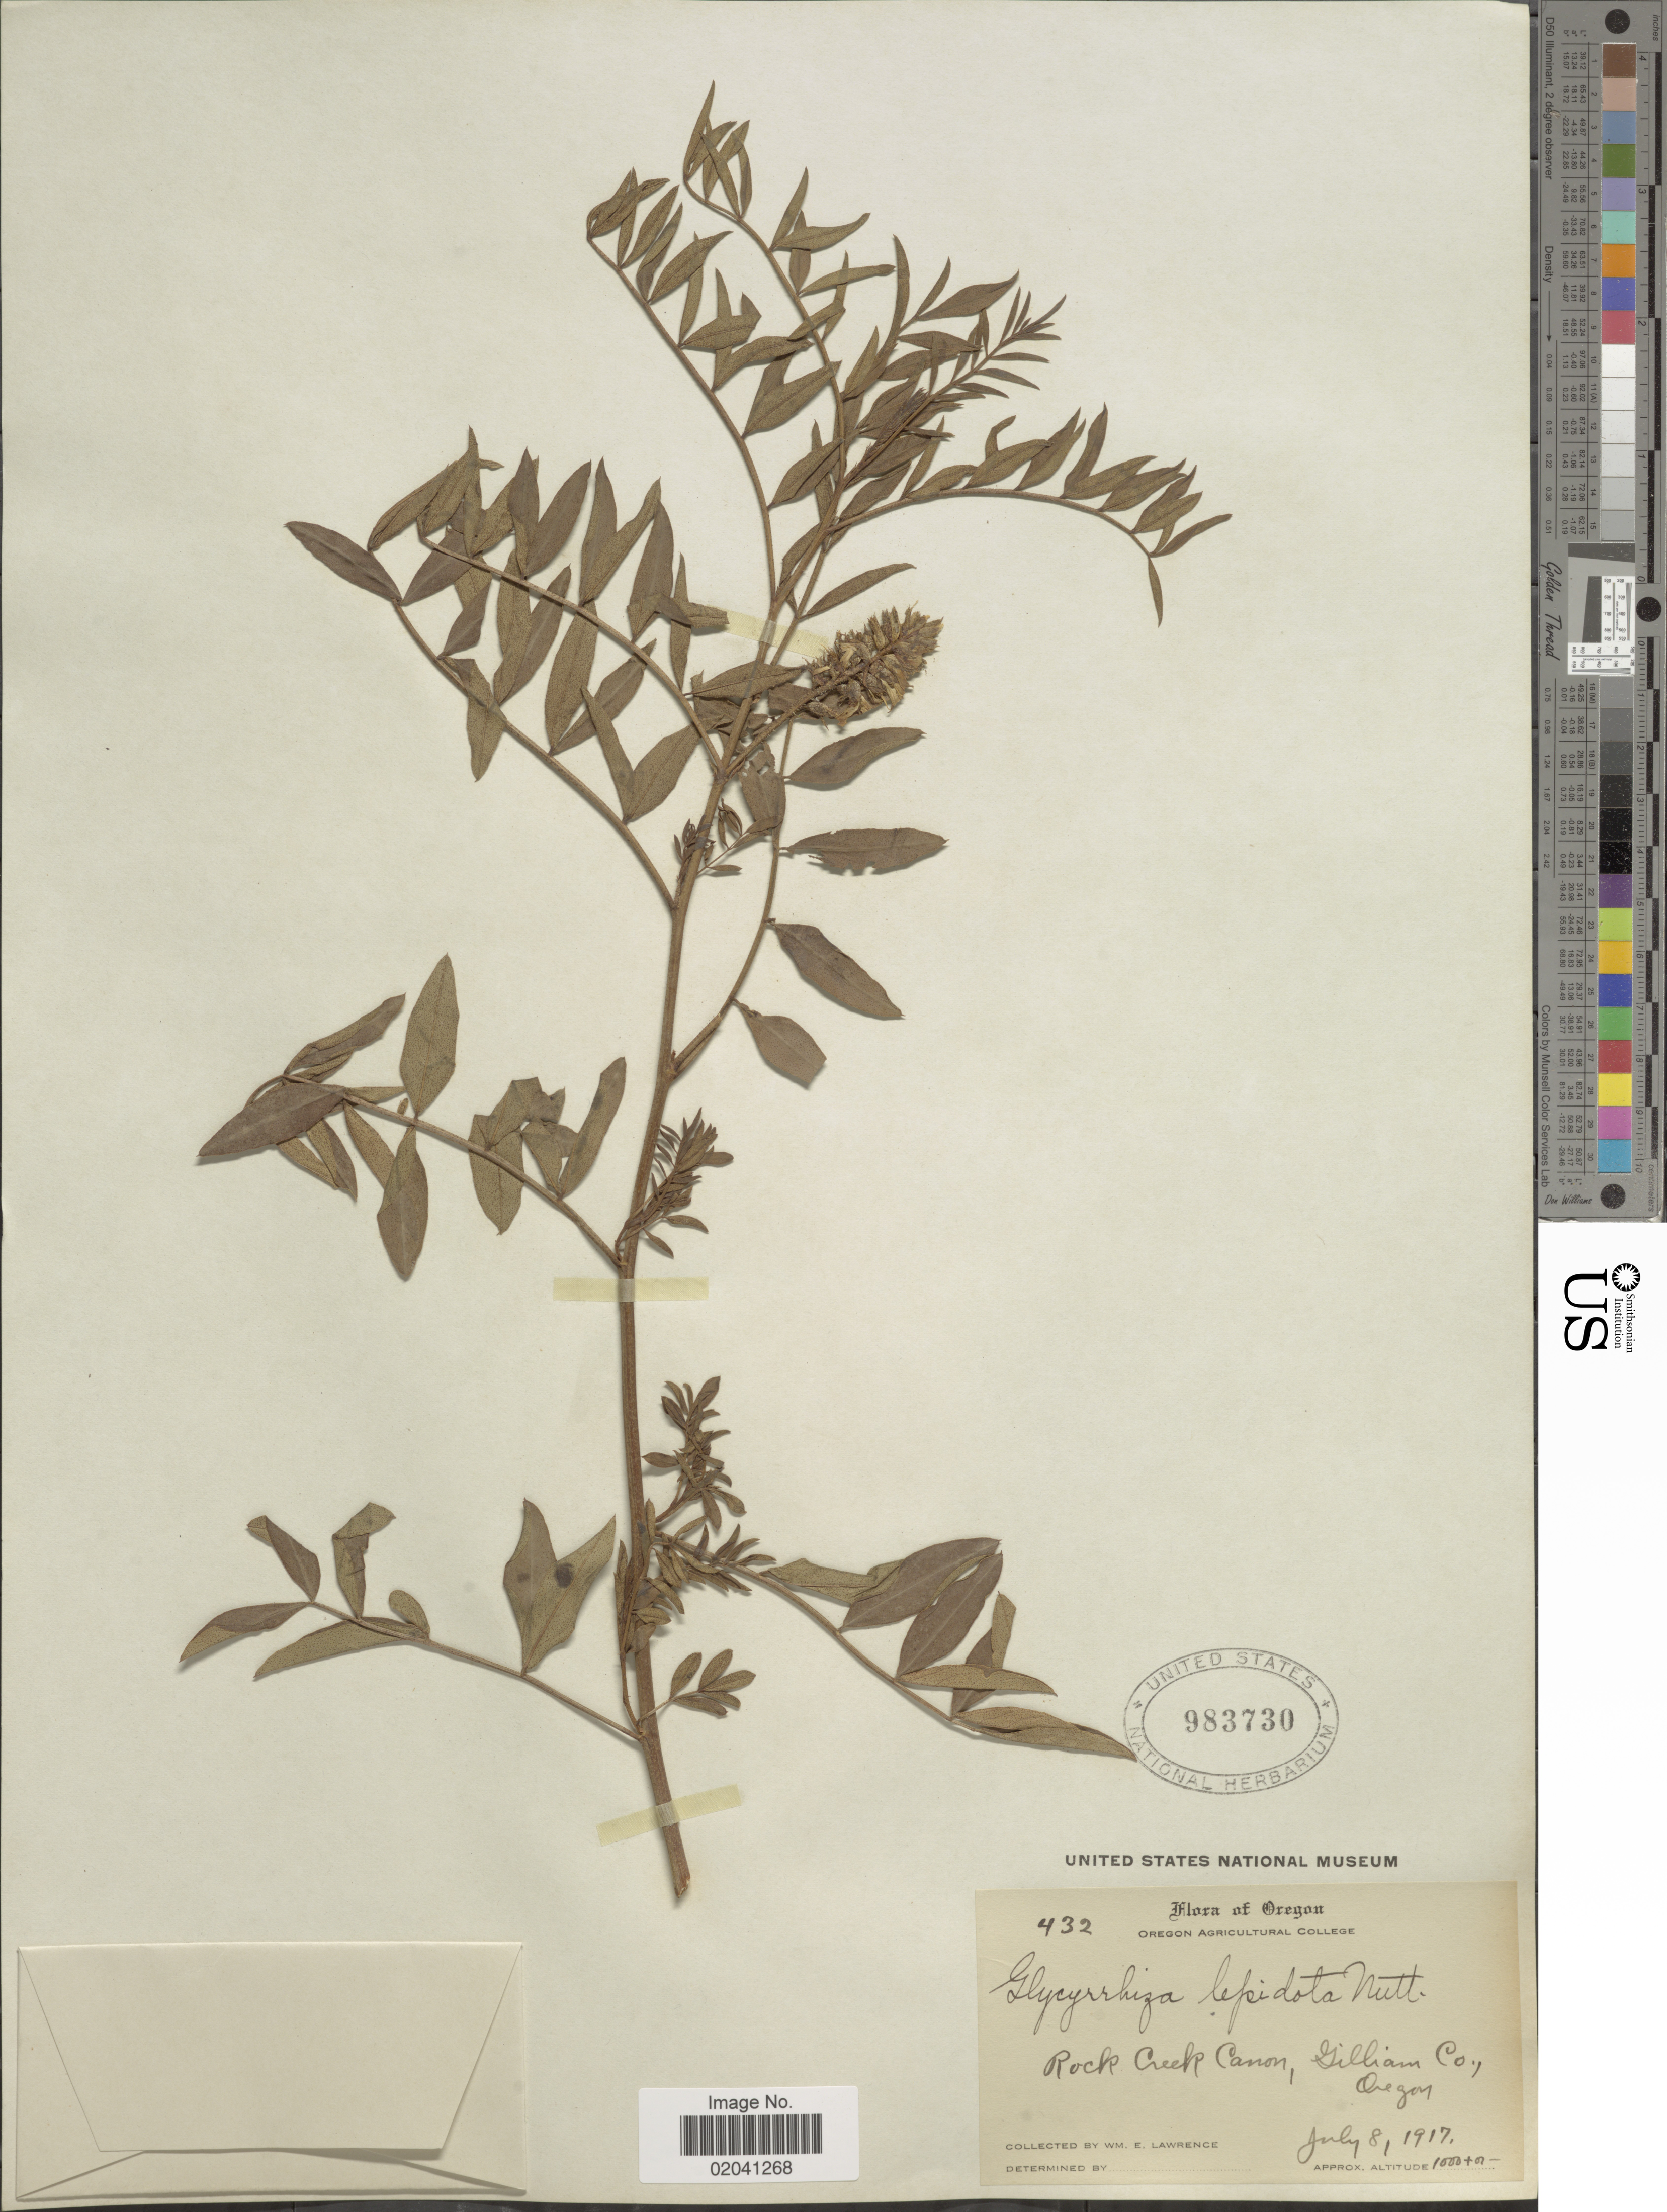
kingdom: Plantae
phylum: Tracheophyta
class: Magnoliopsida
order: Fabales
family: Fabaceae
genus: Glycyrrhiza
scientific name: Glycyrrhiza lepidota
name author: Pursh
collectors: W. Lawrence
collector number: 432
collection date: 1917-07-08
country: United States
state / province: Oregon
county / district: Gilliam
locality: Rock Creek Canon, Gilliam Co.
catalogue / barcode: US 983730